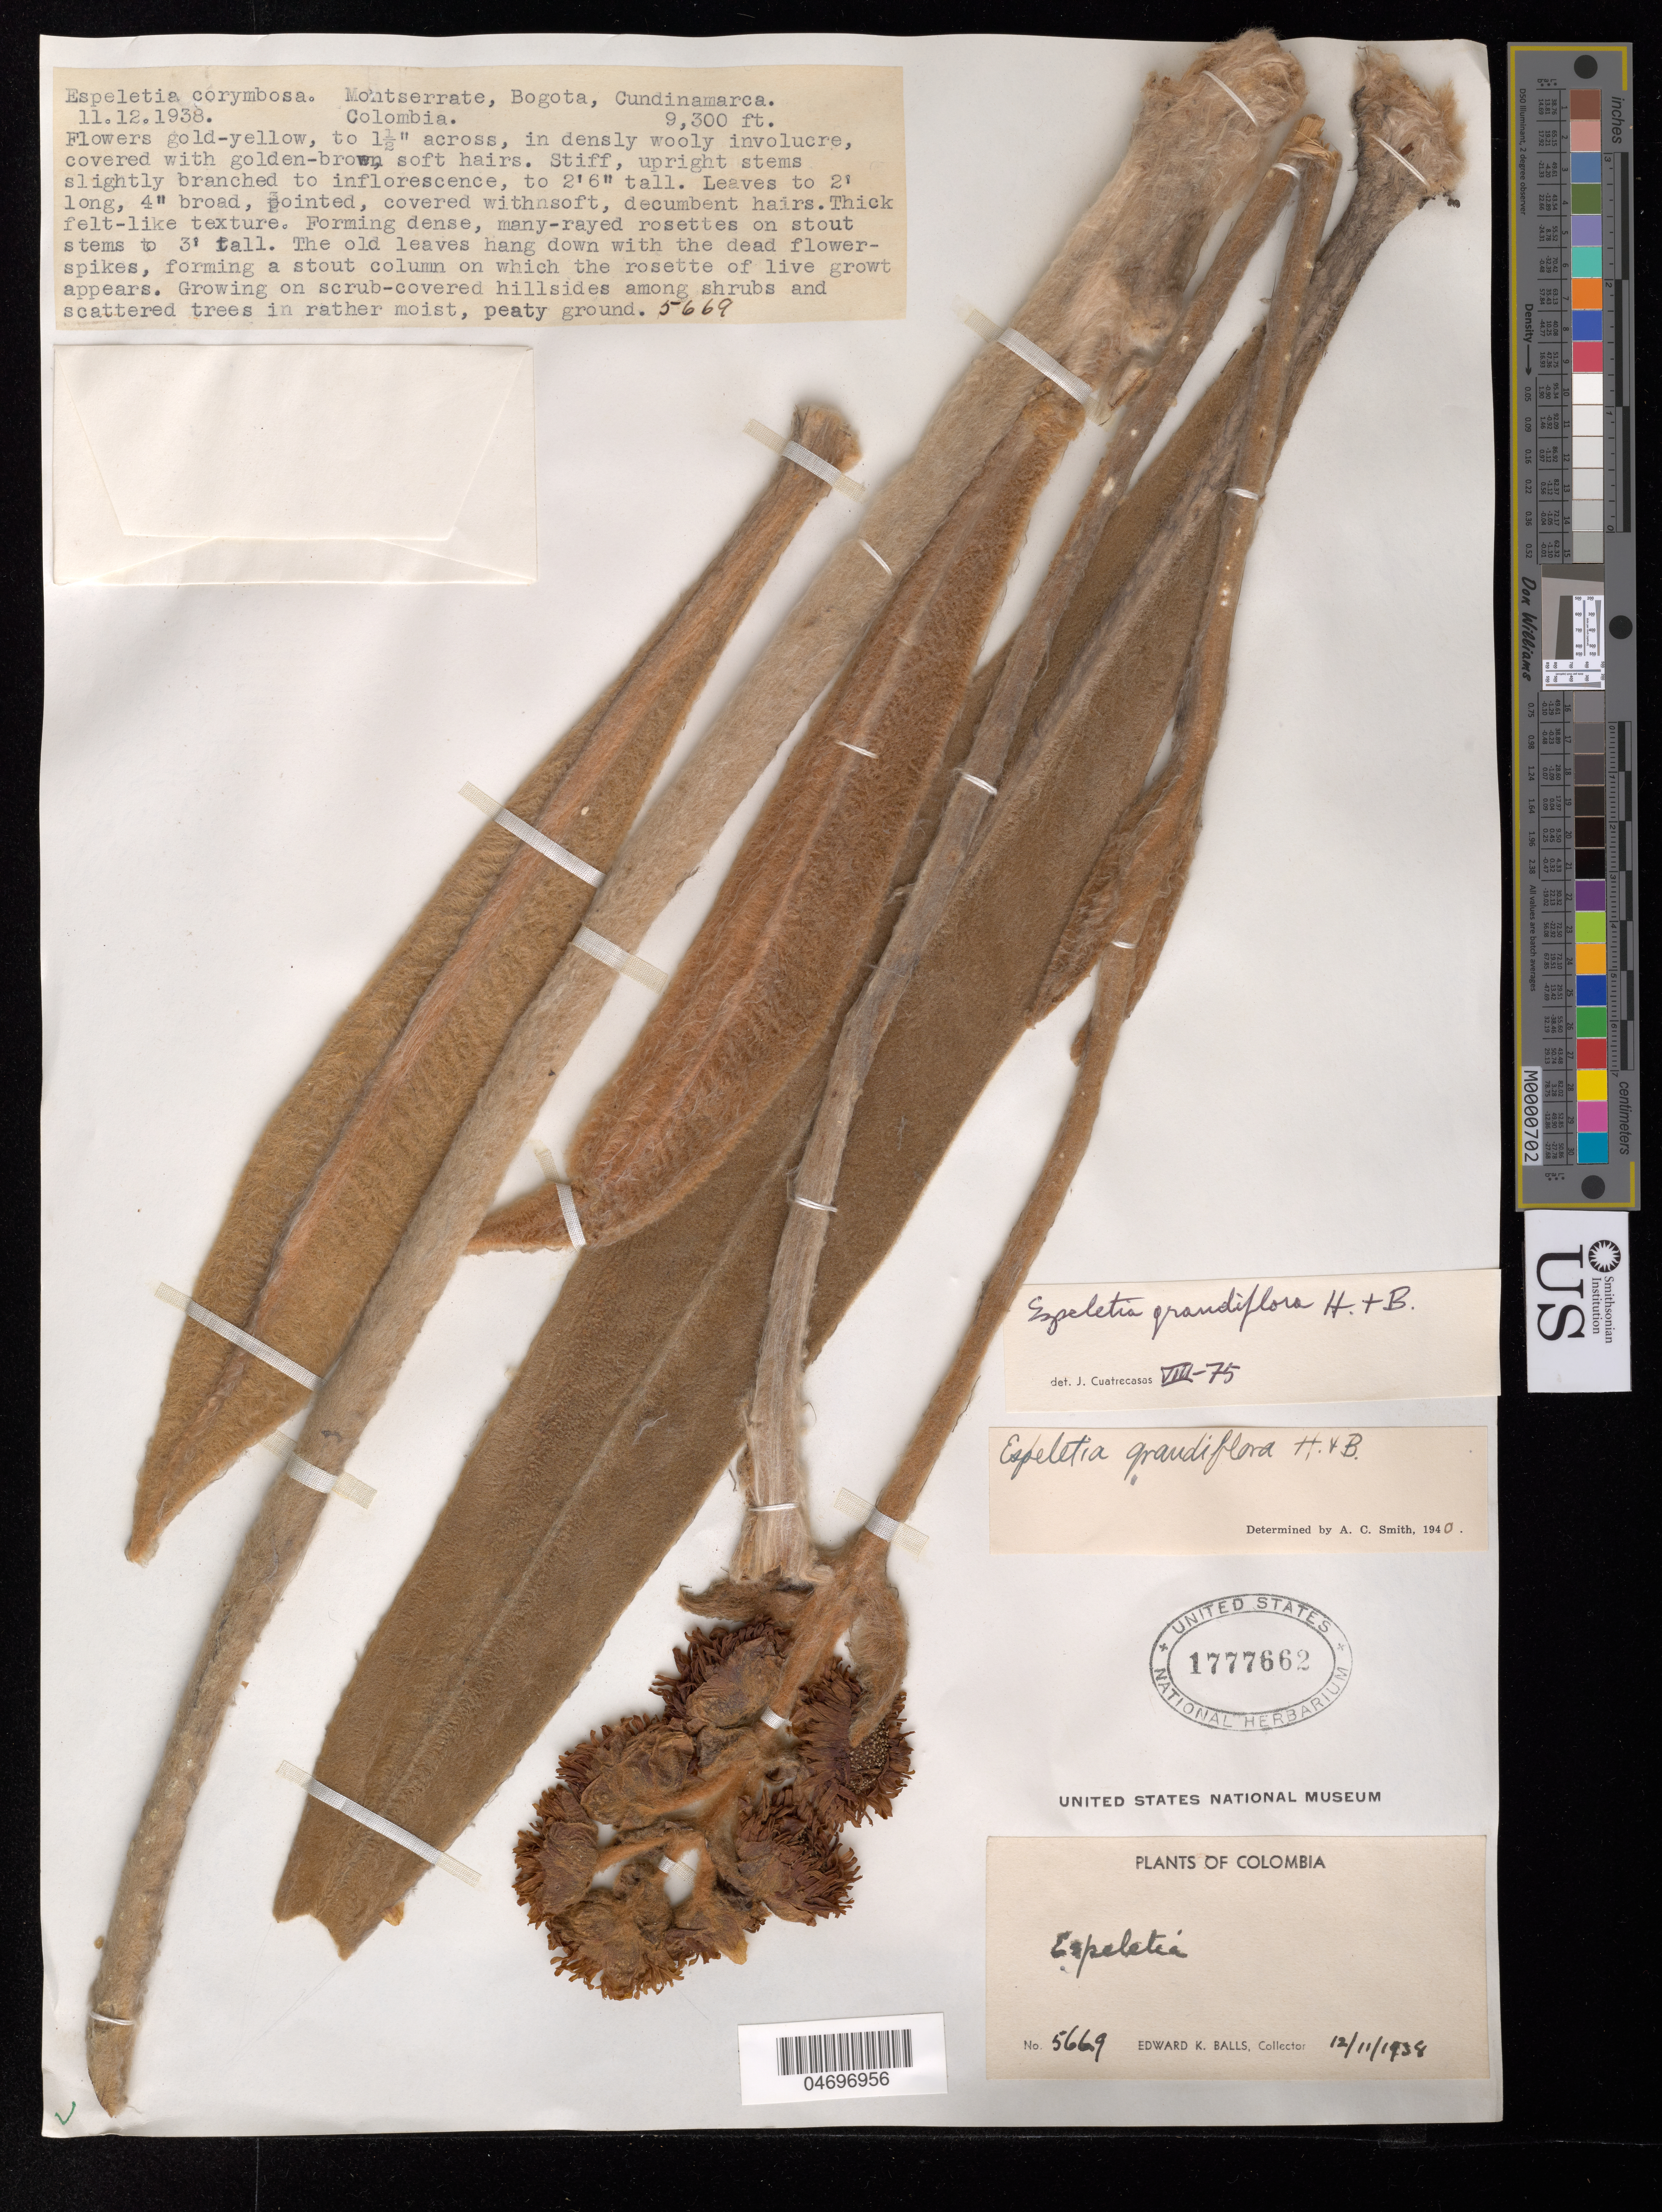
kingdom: Plantae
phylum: Tracheophyta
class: Magnoliopsida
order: Asterales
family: Asteraceae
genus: Espeletia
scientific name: Espeletia grandiflora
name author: Humb. & Bonpl.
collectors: E. K. Balls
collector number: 5669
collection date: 1938-11-12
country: Colombia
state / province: Cundinamarca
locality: Monserrate, Bogota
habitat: Growing on scrub-covered hillsides amoung shrubs and scattered trees in rather moist, peaty ground.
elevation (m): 2835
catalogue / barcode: US 1777662